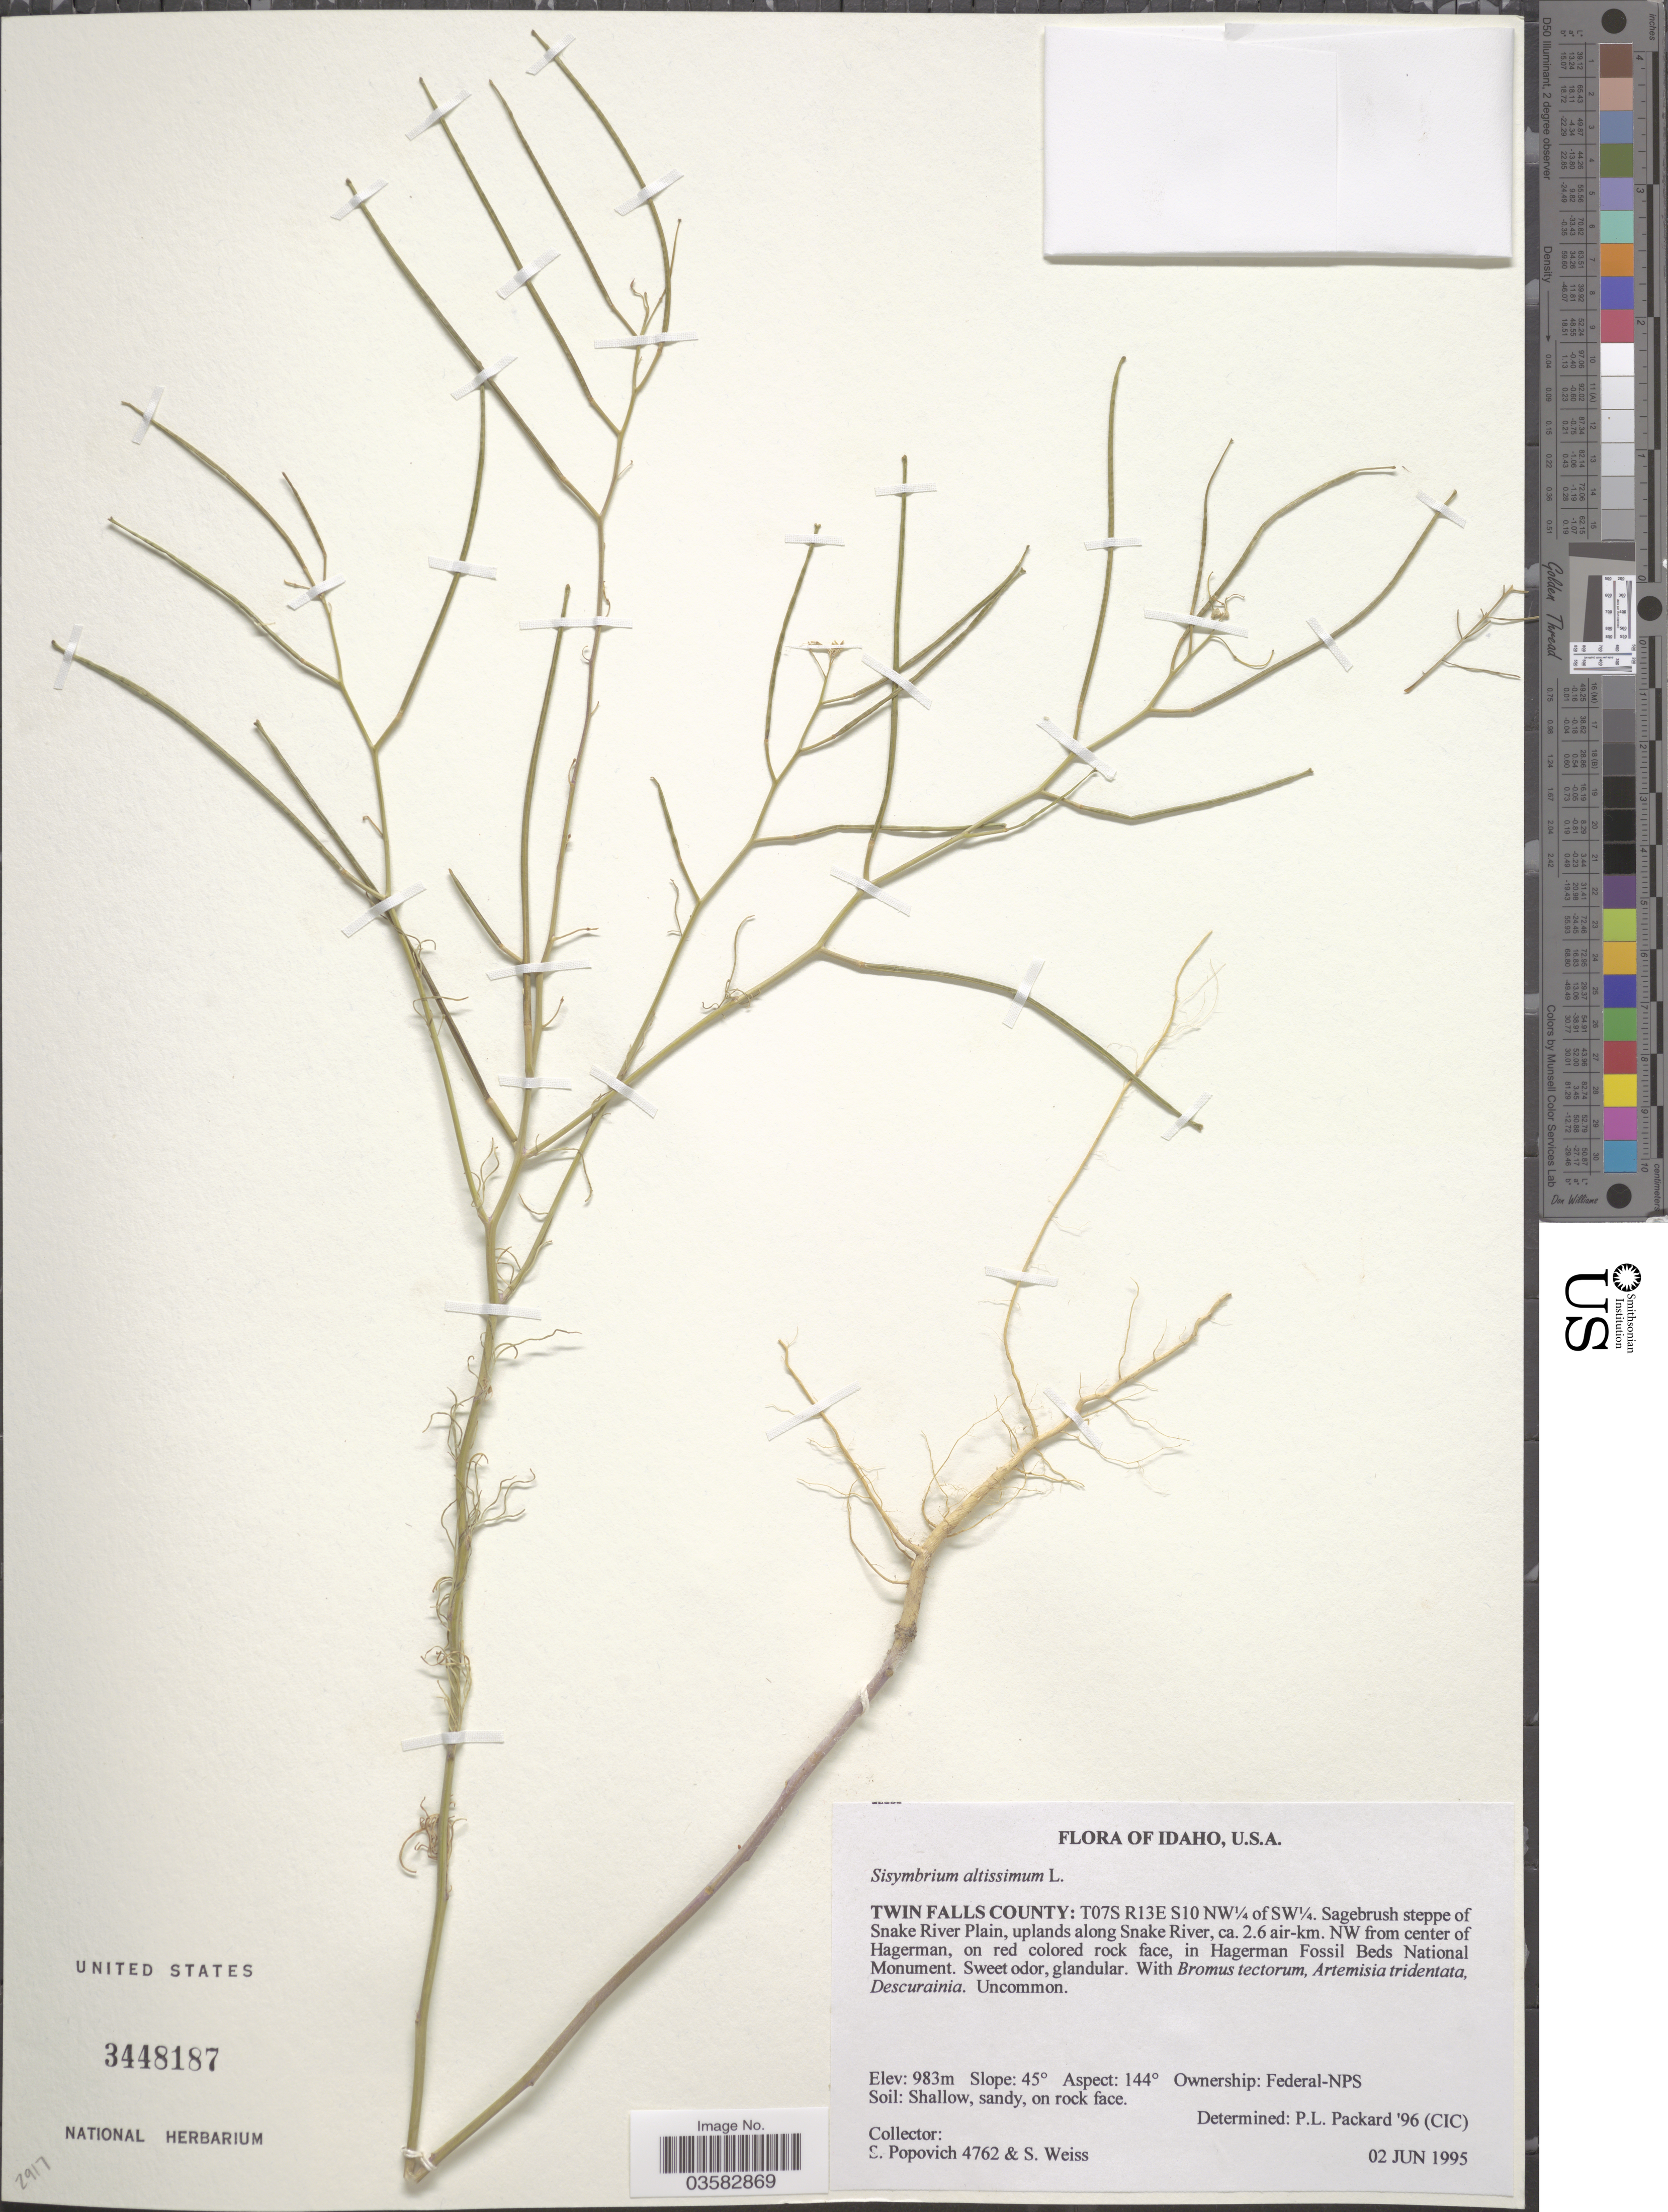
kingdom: Plantae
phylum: Tracheophyta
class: Magnoliopsida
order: Brassicales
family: Brassicaceae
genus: Sisymbrium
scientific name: Sisymbrium altissimum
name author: L.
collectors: S. Popovich & S. Weiss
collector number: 4762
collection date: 1995-06-02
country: United States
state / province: Idaho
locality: Twin Falls County: T07S R13E S10 NW¼ of SW¼. Sagebrush steppe of Snake River Plain, uplands along Snake River, ca. 2.6 air-km. NW from center of Hagerman, on red colored rock face, in Hagerman Fossil Beds National Monument. Ownership: Federal-NPS.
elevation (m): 983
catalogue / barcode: US 3448187